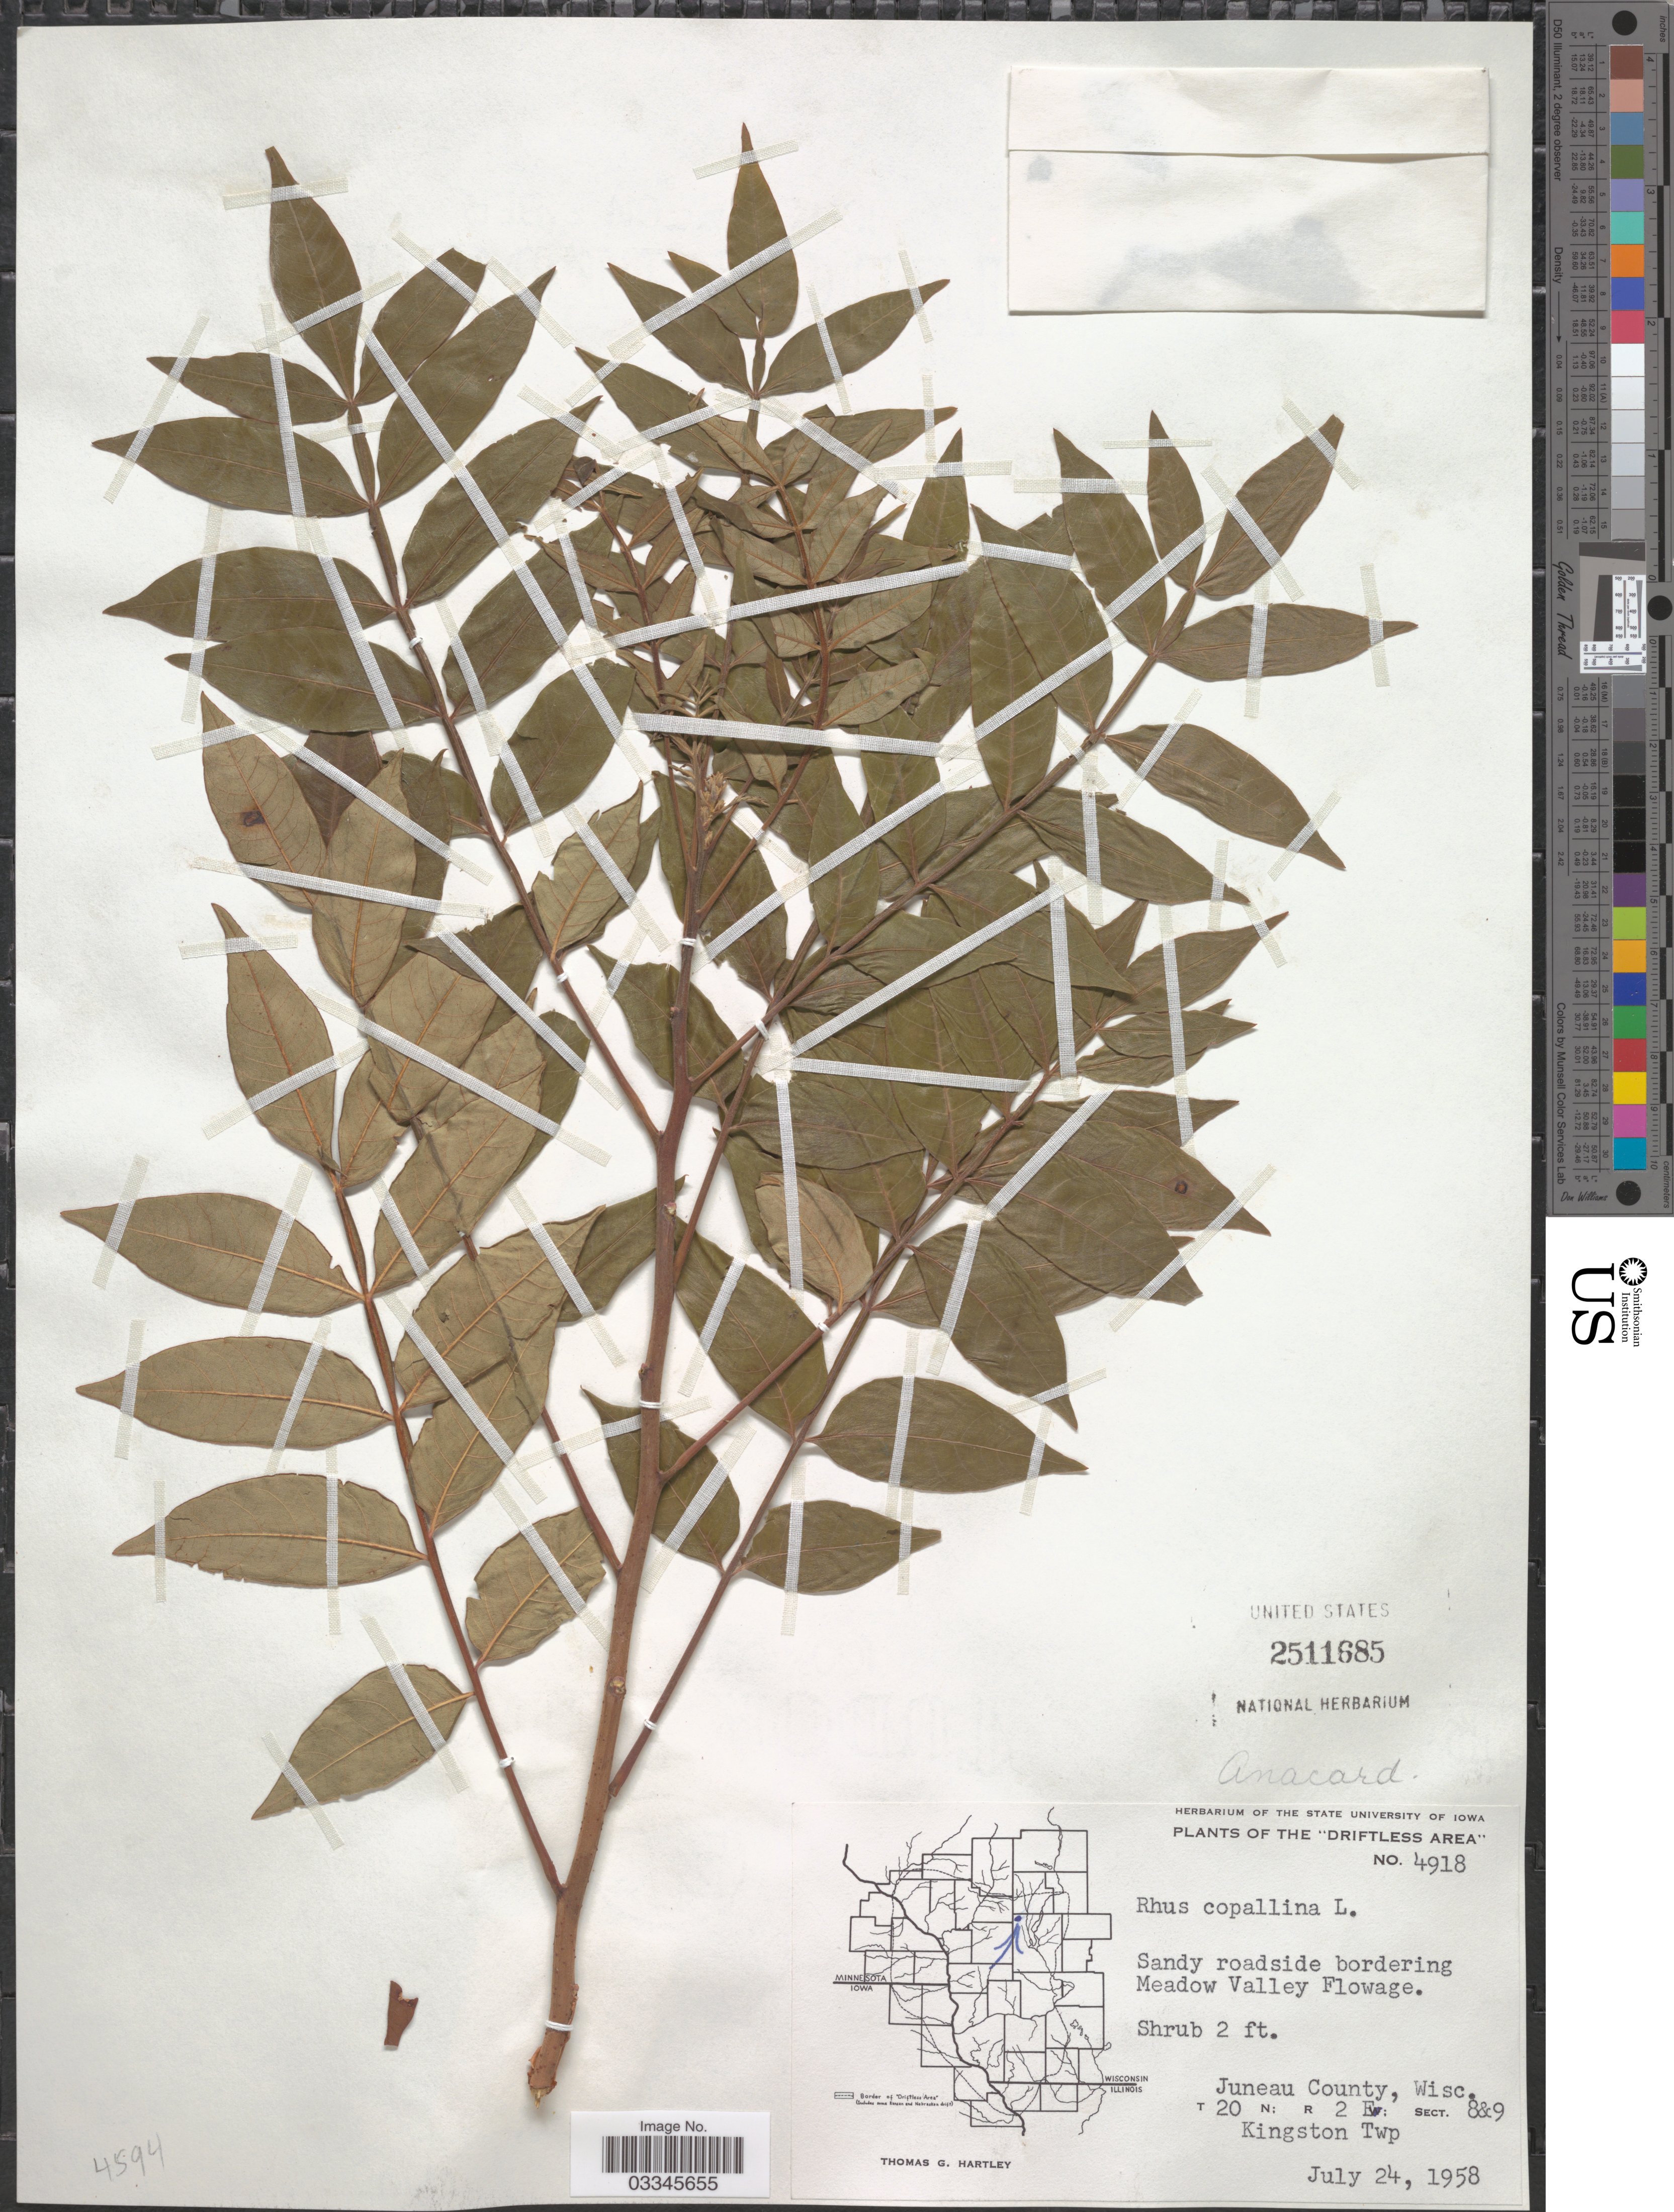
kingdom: Plantae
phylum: Tracheophyta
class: Magnoliopsida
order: Sapindales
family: Anacardiaceae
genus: Rhus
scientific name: Rhus copallinum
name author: L.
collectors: T. G. Hartley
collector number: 4918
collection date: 1958-07-24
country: United States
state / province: Wisconsin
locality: The "Driftless Area". Sandy roadside bordering Meadow Valley Flowage. Juneau County. T 20 N; R 2E; Sect. 8&9 Kingston Twp.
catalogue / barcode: US 2511685